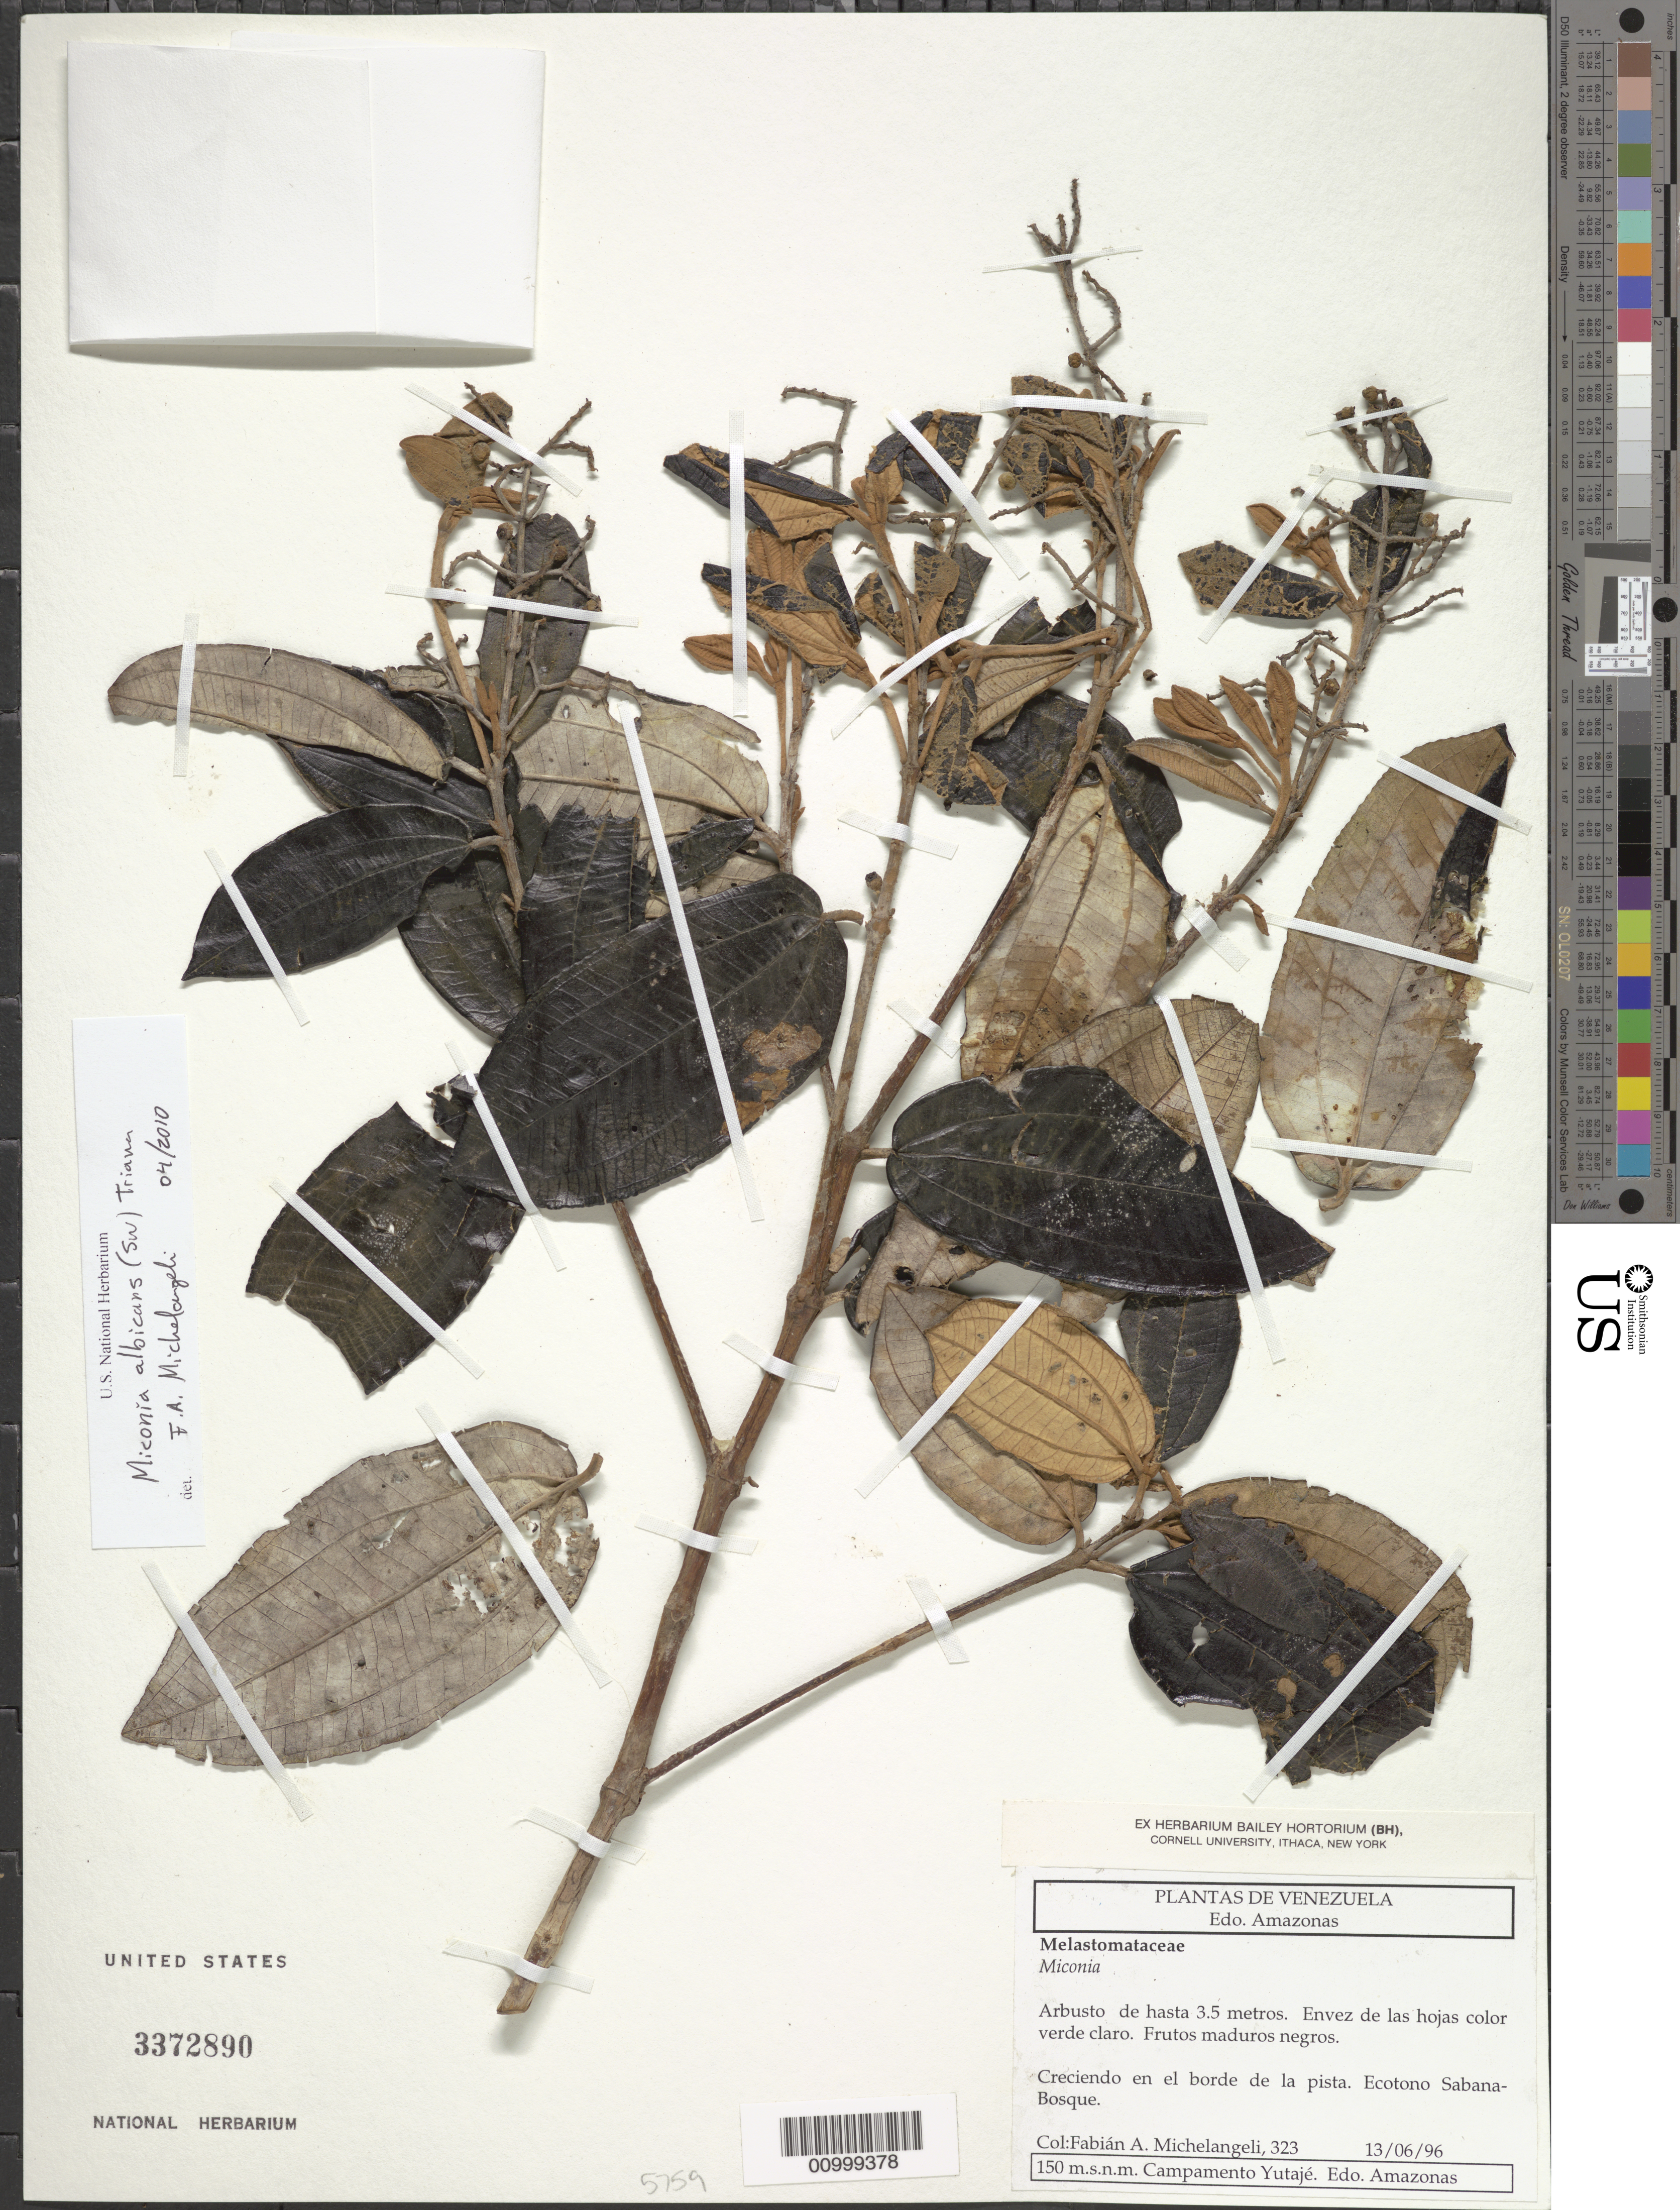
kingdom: Plantae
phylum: Tracheophyta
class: Magnoliopsida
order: Myrtales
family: Melastomataceae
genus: Miconia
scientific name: Miconia albicans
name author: (Sw.) Triana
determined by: Michelangeli, F. A.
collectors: F. A. Michelangeli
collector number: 323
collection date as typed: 13-Jun-96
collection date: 1996-06-13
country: Venezuela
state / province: Amazonas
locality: Ecotono Sabana- Bosque. Campamento Yutaje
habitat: en el borde de la pista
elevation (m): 150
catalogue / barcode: US 3372890